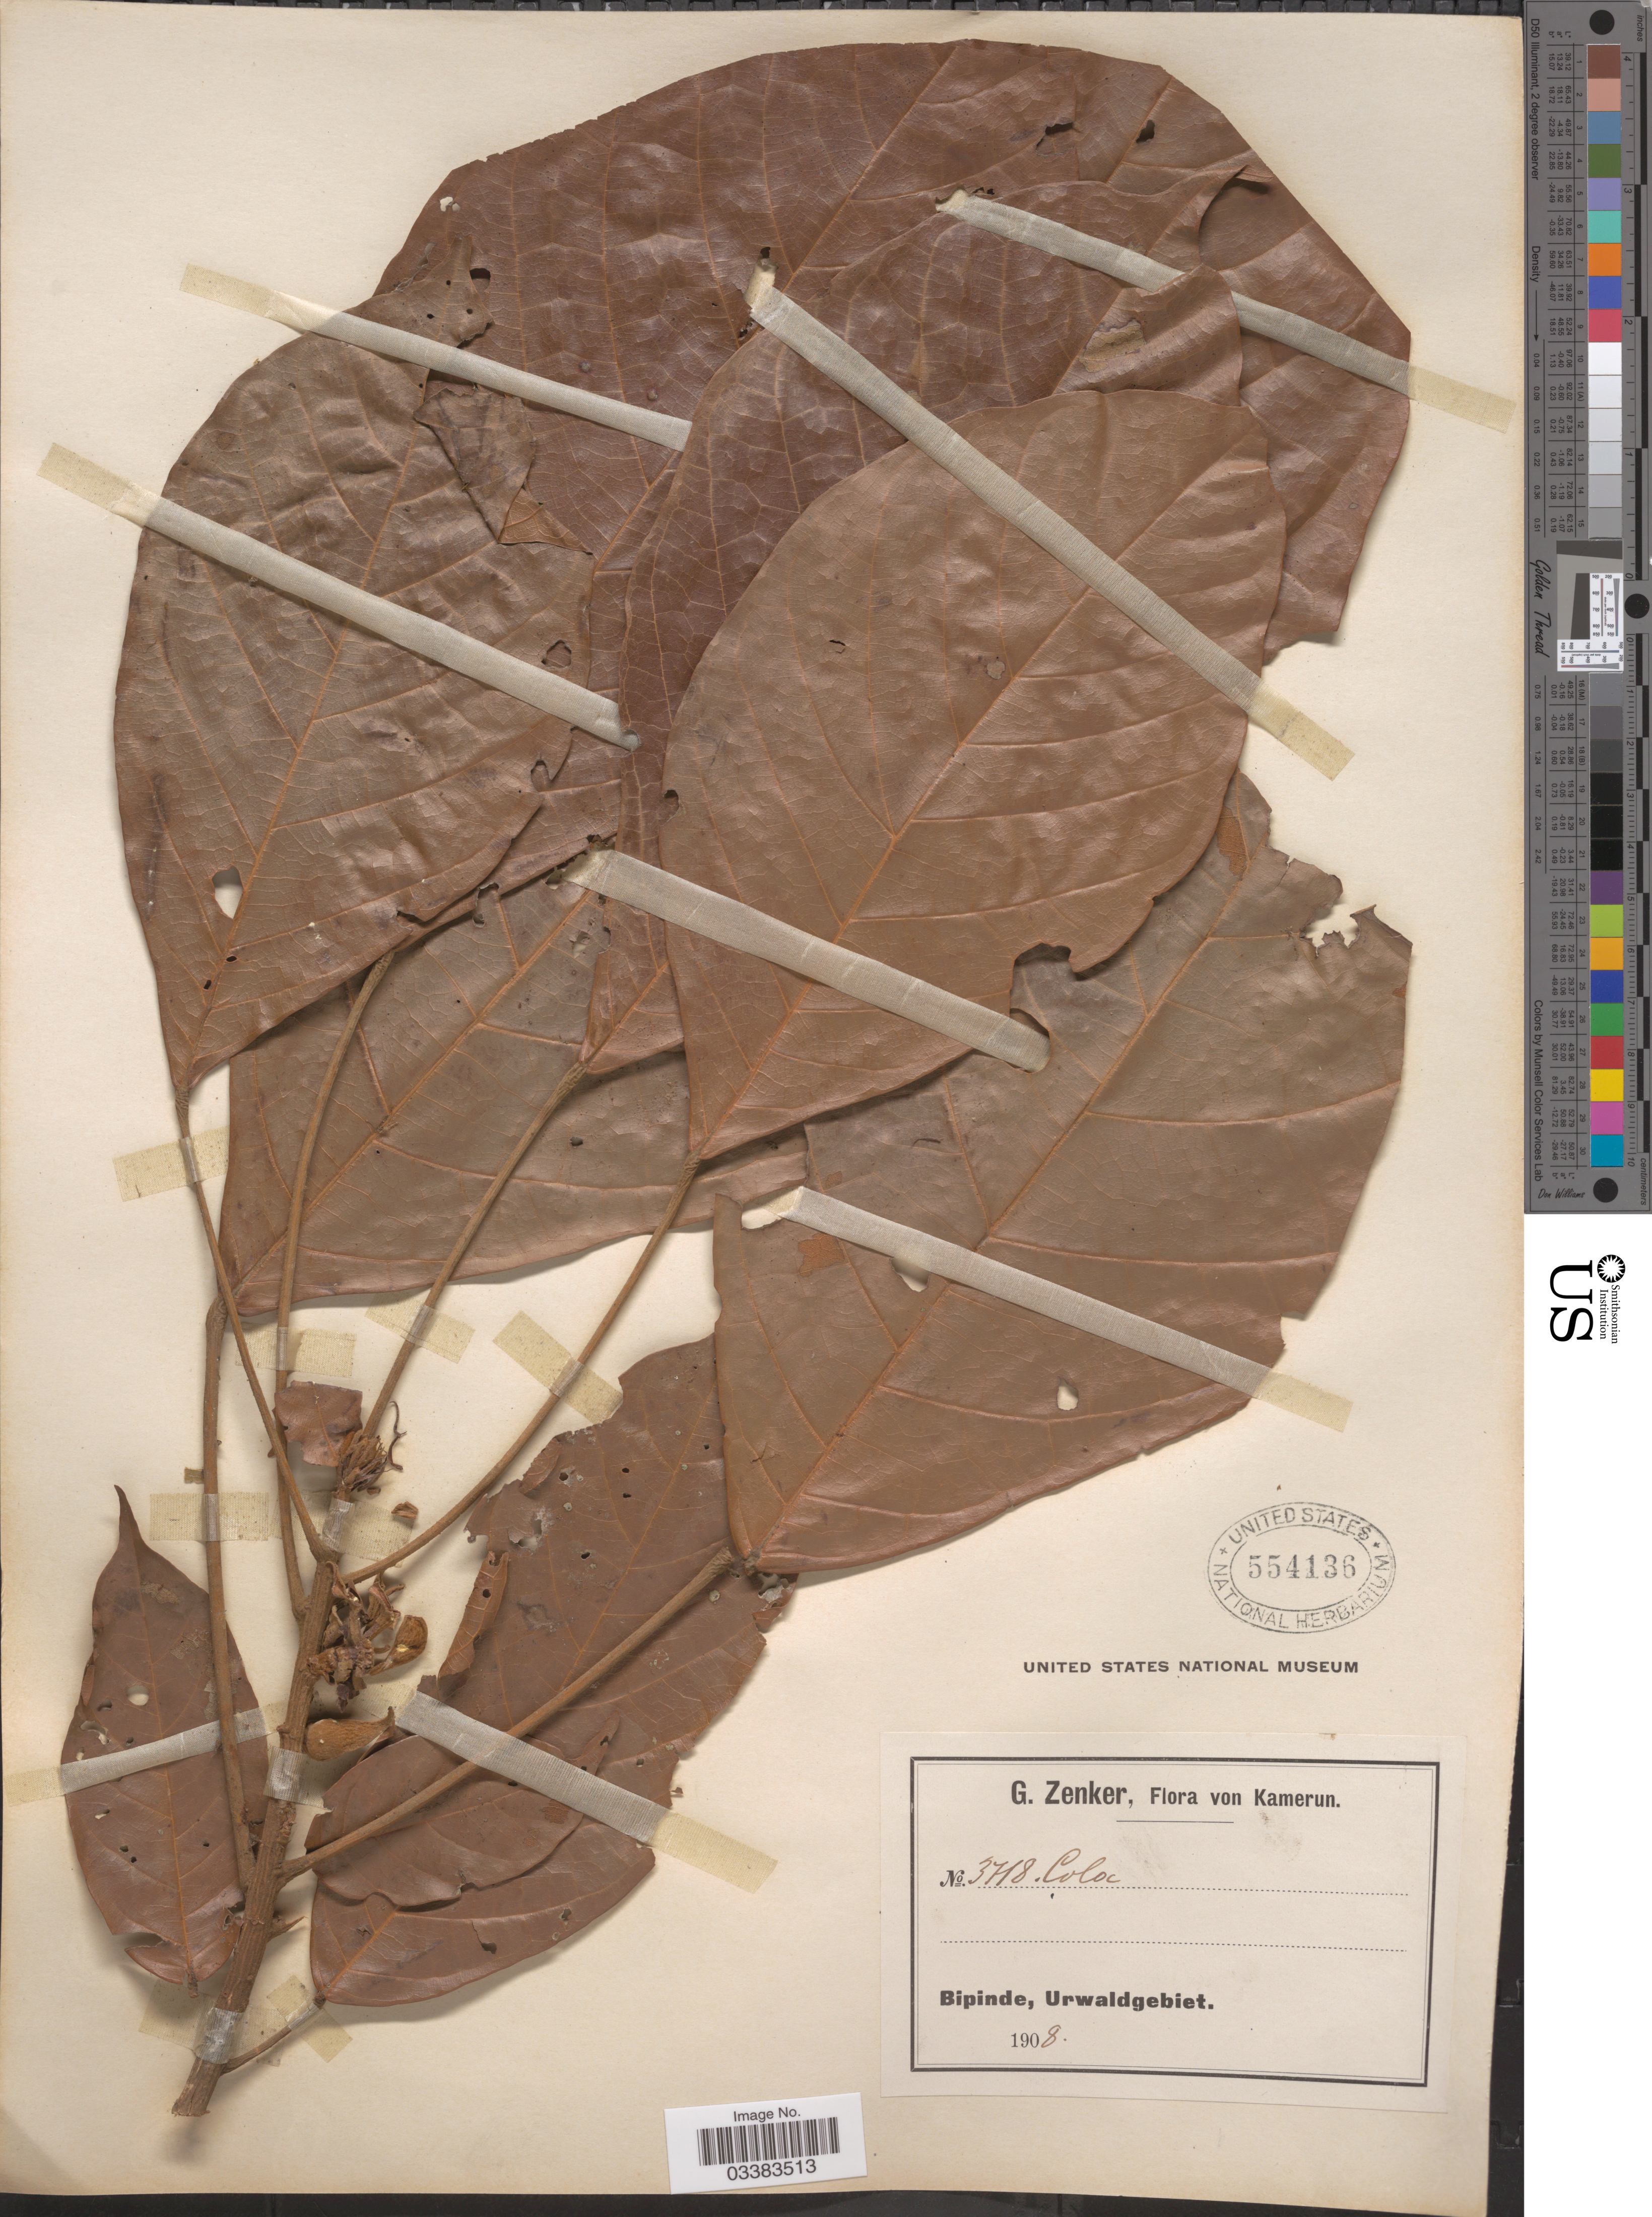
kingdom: Plantae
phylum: Tracheophyta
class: Magnoliopsida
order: Malvales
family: Malvaceae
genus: Cola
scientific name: Cola sp.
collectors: G. A. Zenker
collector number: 3718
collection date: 1908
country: Cameroon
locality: Kamerun. Bipinde, Urwaldgebiet.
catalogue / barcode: US 554136